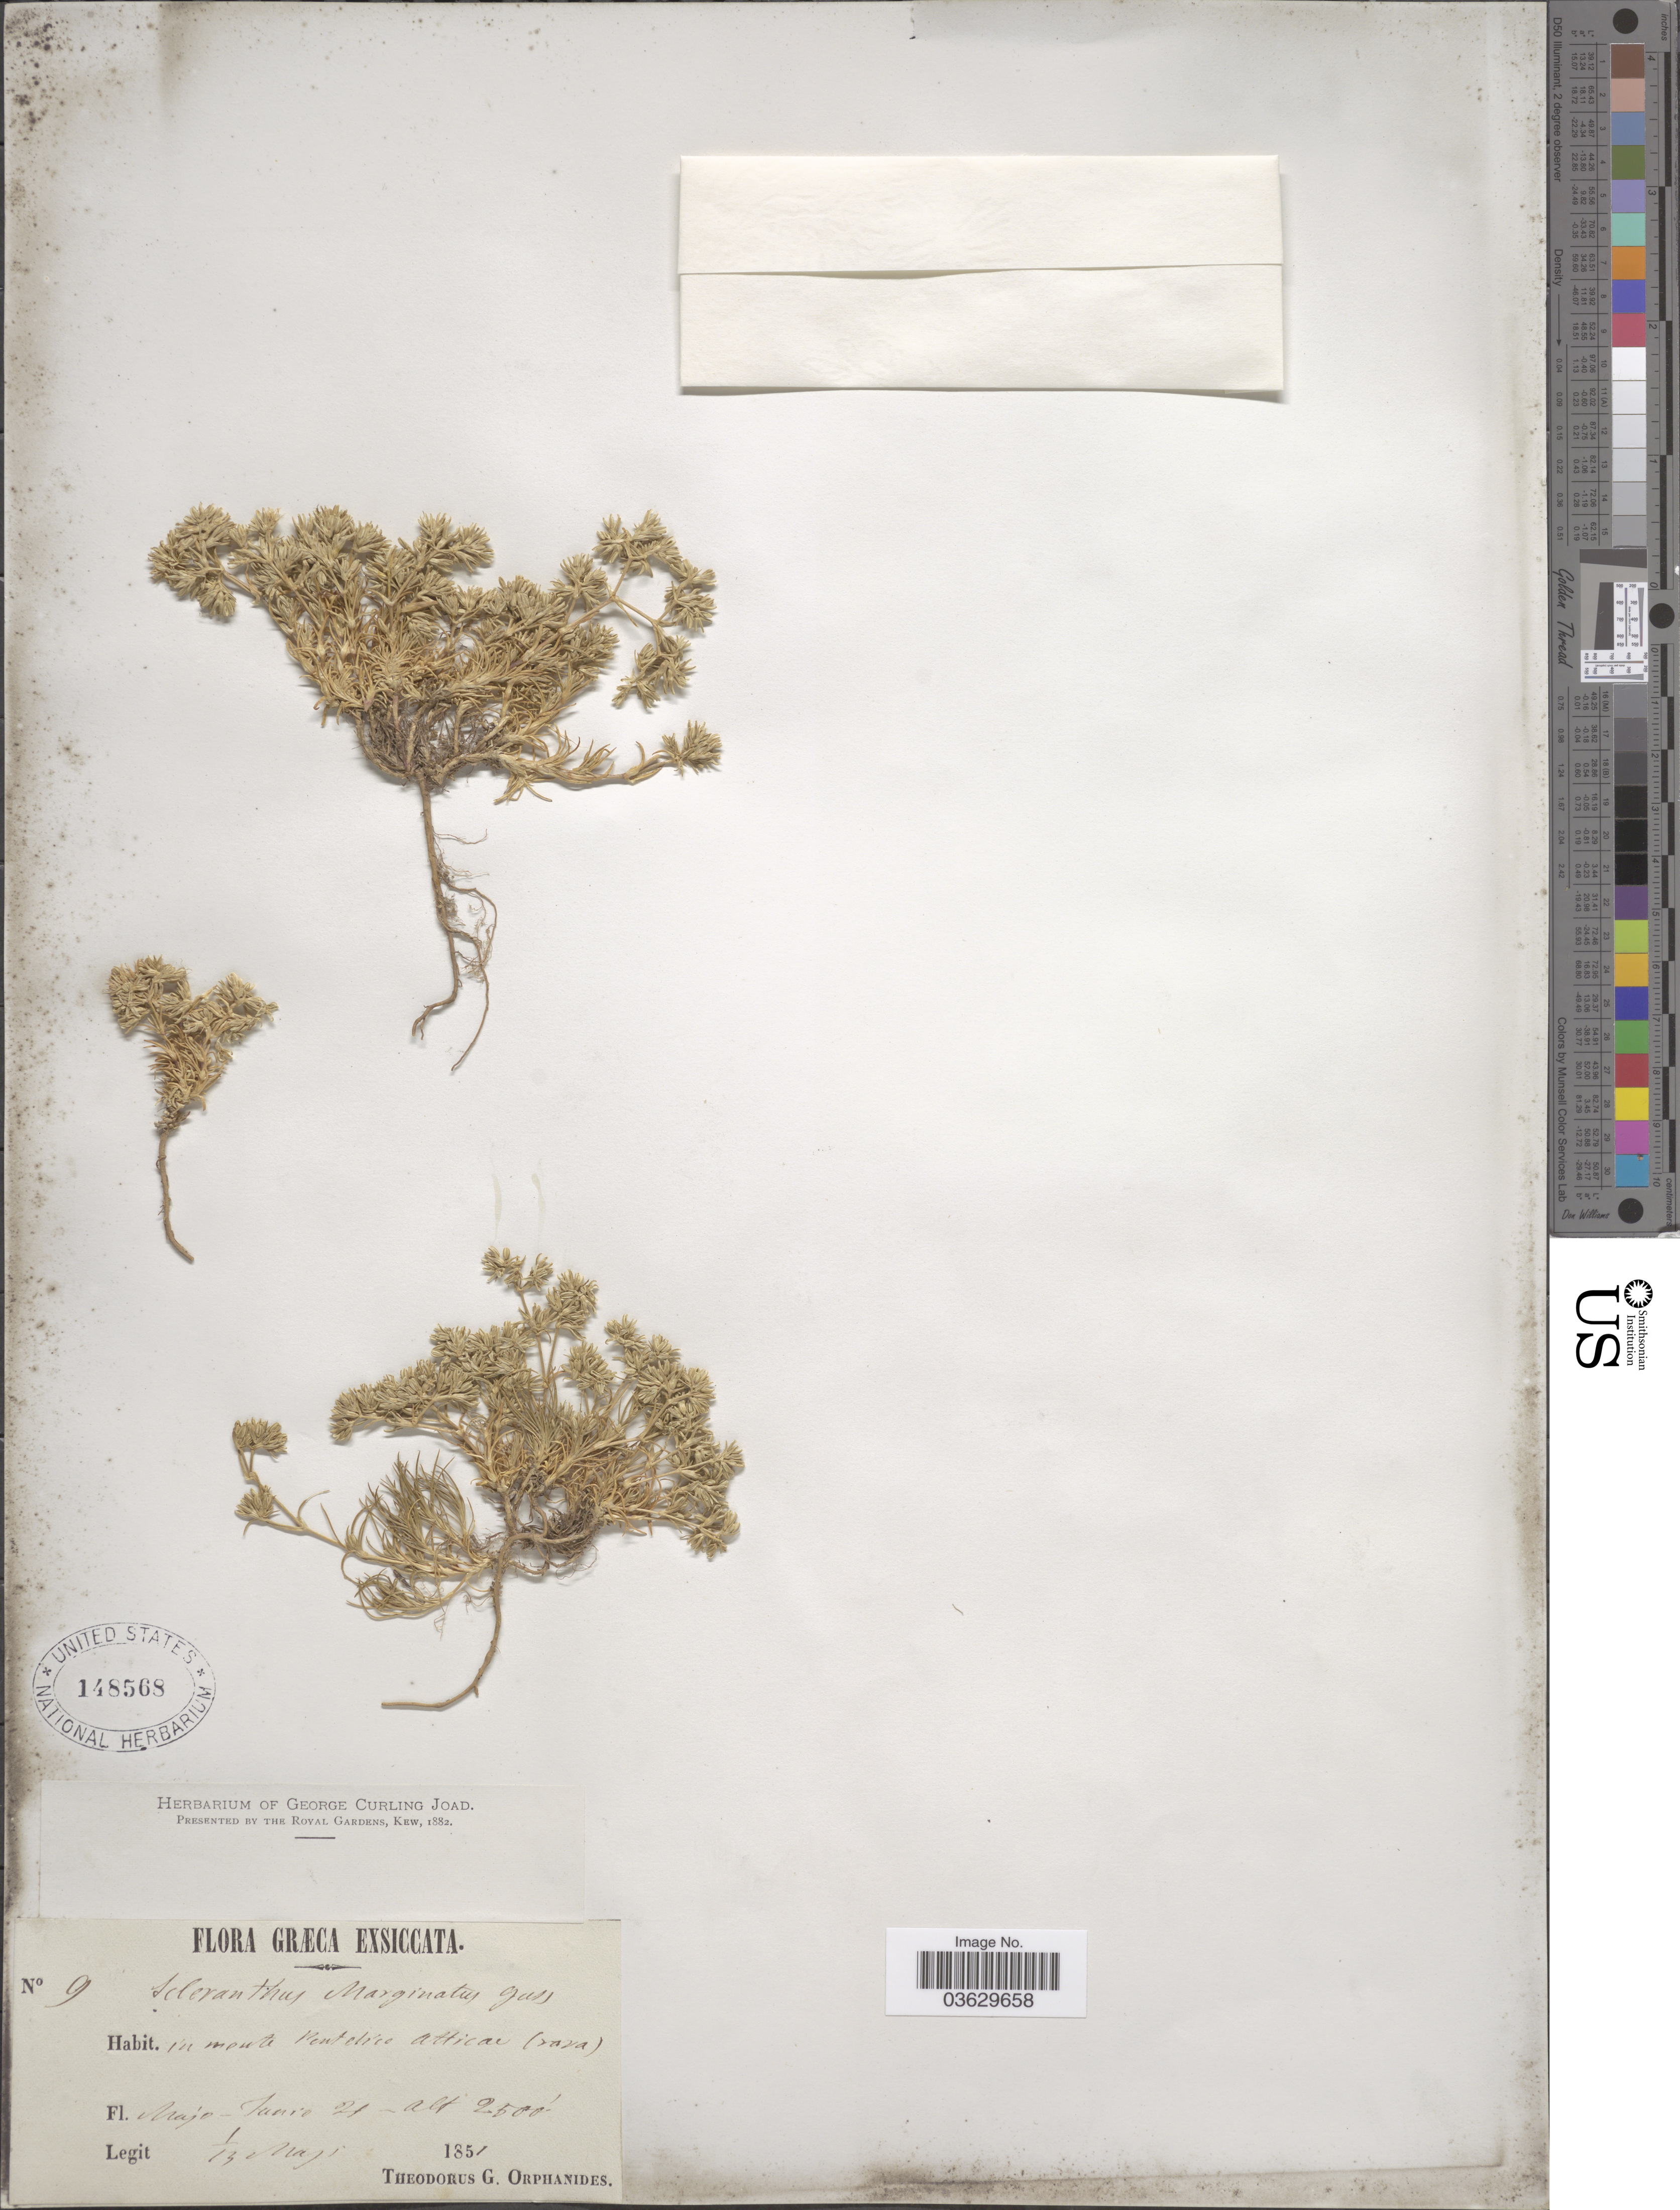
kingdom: Plantae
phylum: Tracheophyta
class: Magnoliopsida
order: Caryophyllales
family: Caryophyllaceae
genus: Scleranthus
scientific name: Scleranthus marginatus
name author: Gussone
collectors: T. G. Orphanides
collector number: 9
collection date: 1851-05-01/1851-05-13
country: Greece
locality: Græca. In monte Pentekie atticar (rara).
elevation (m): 762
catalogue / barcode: US 148568